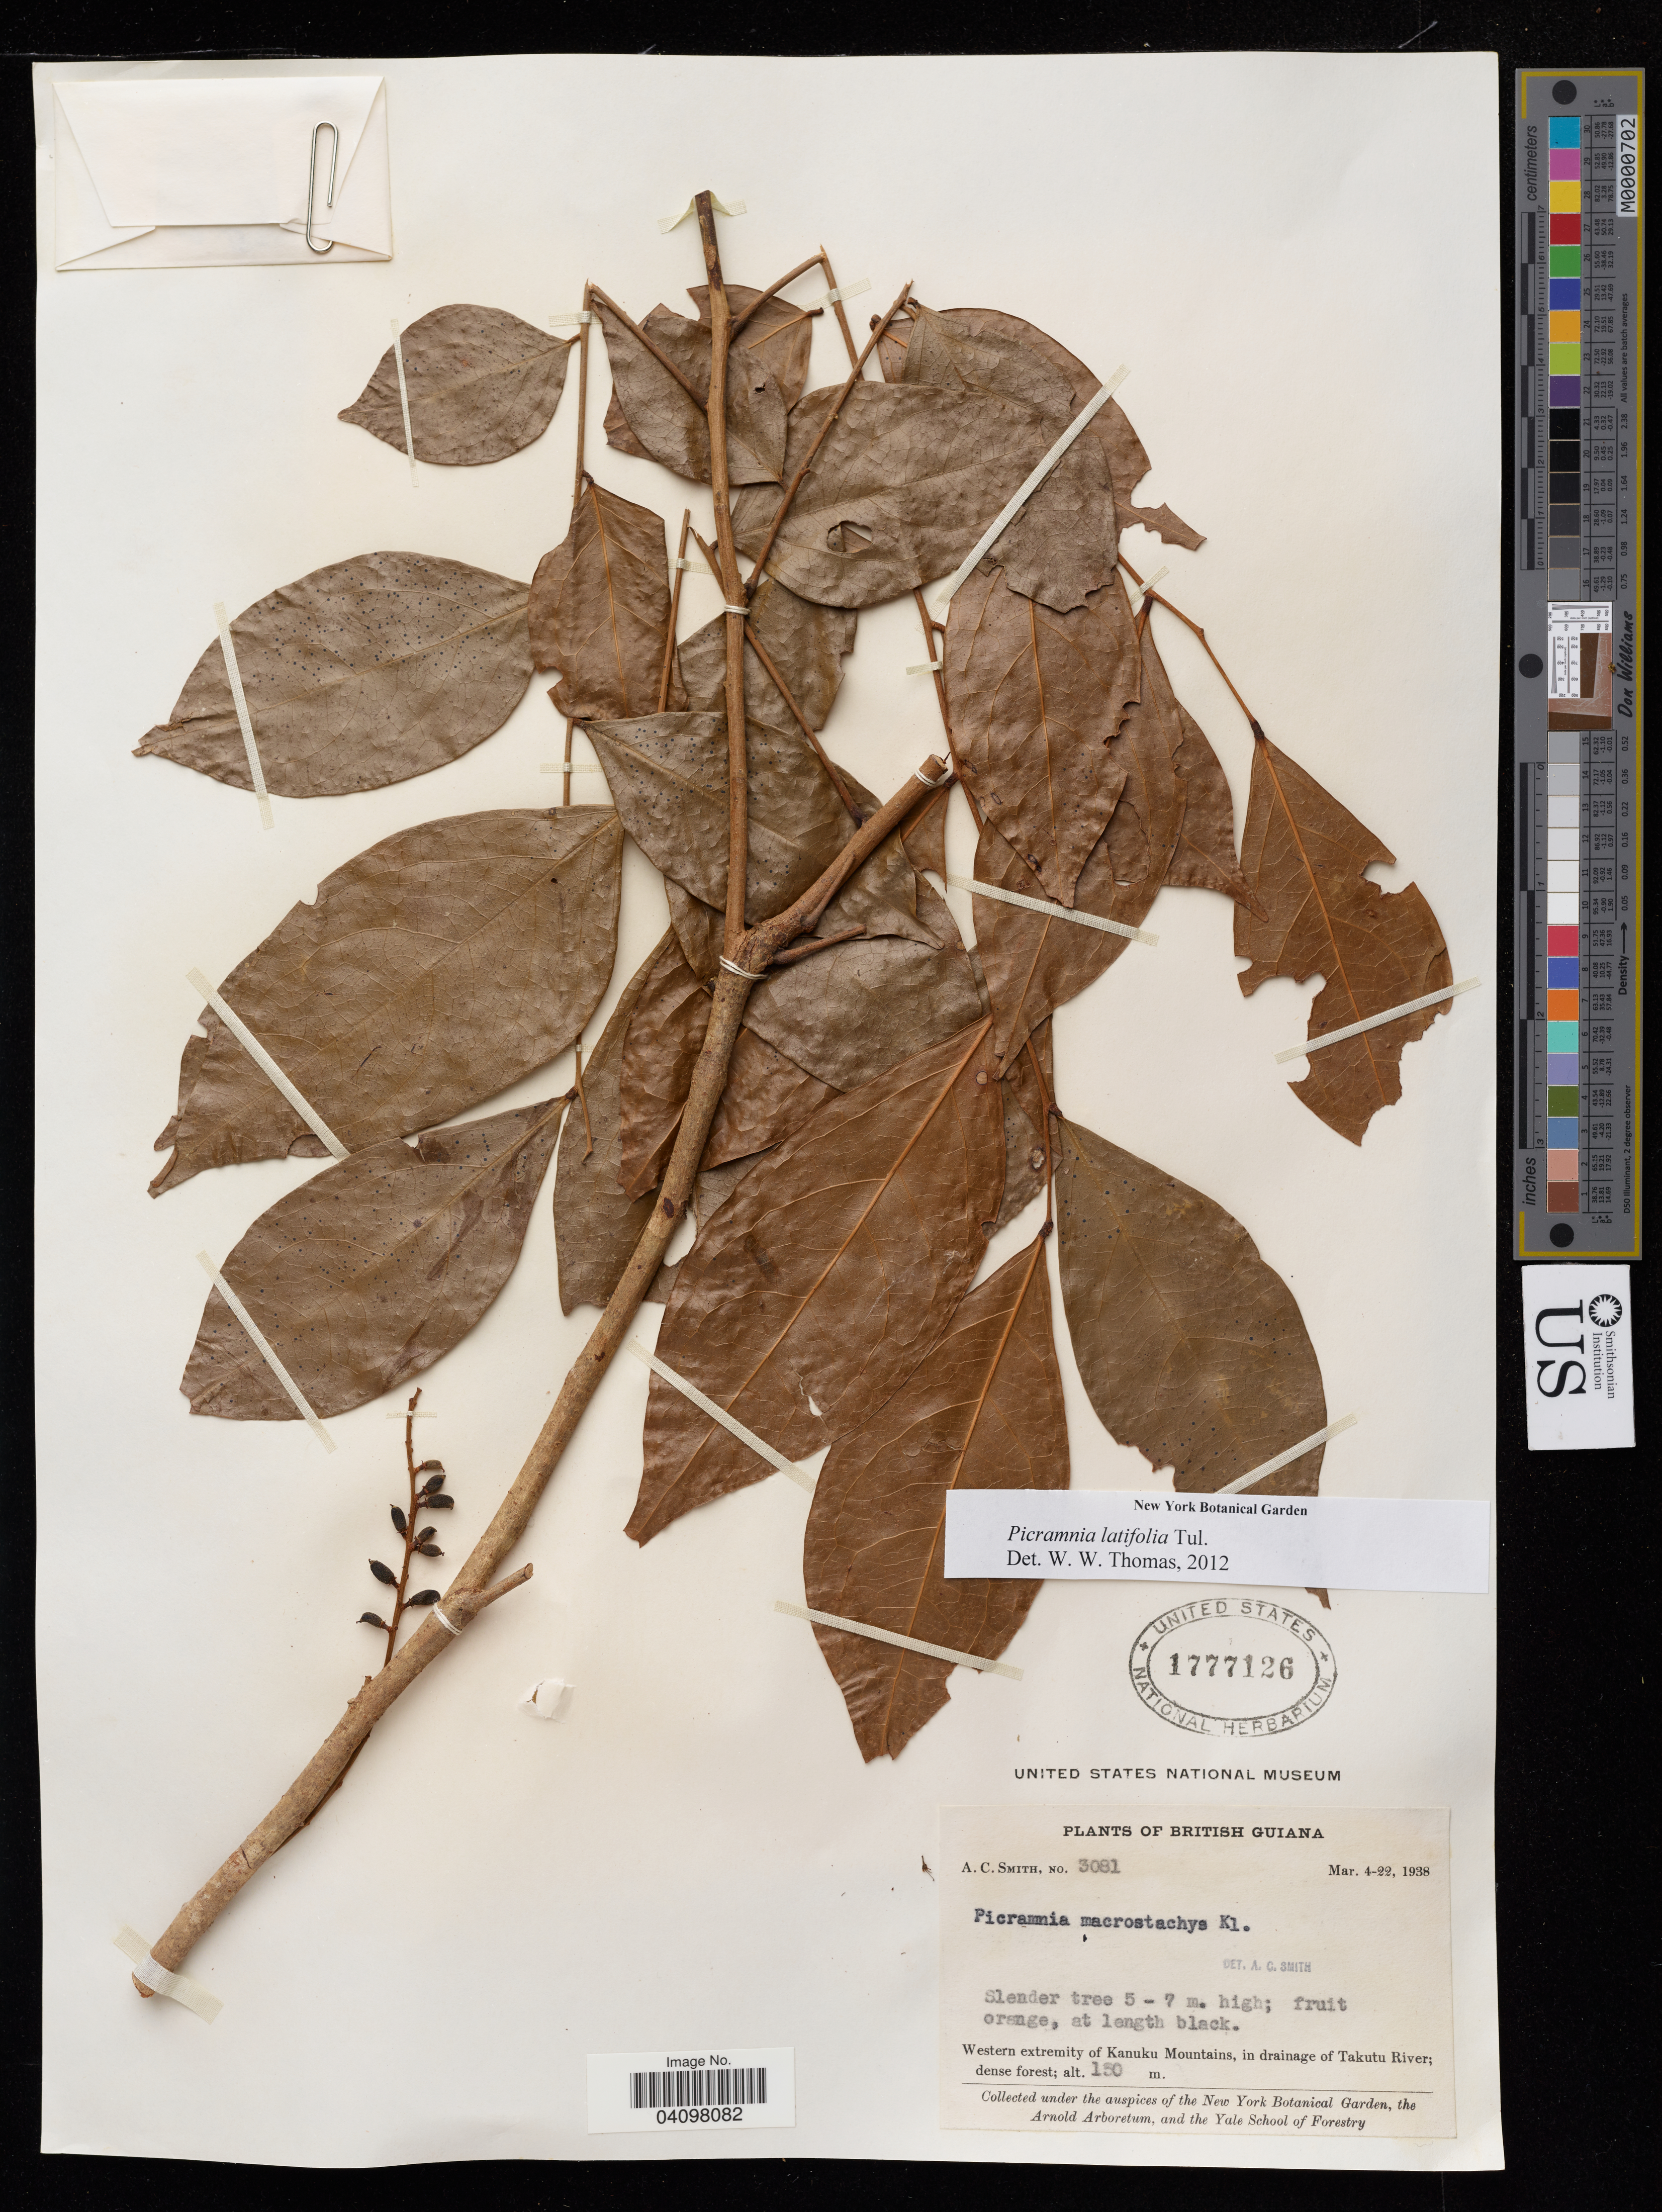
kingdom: Plantae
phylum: Tracheophyta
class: Magnoliopsida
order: Picramniales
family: Picramniaceae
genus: Picramnia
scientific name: Picramnia latifolia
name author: Tul.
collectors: A. C. Smith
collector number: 3081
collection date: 1938-03-04/1938-03-22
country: Guyana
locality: British Guiana. Western extremity of Kanuku Mountains, in drainage of Takutu River.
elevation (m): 150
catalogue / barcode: US 1777126